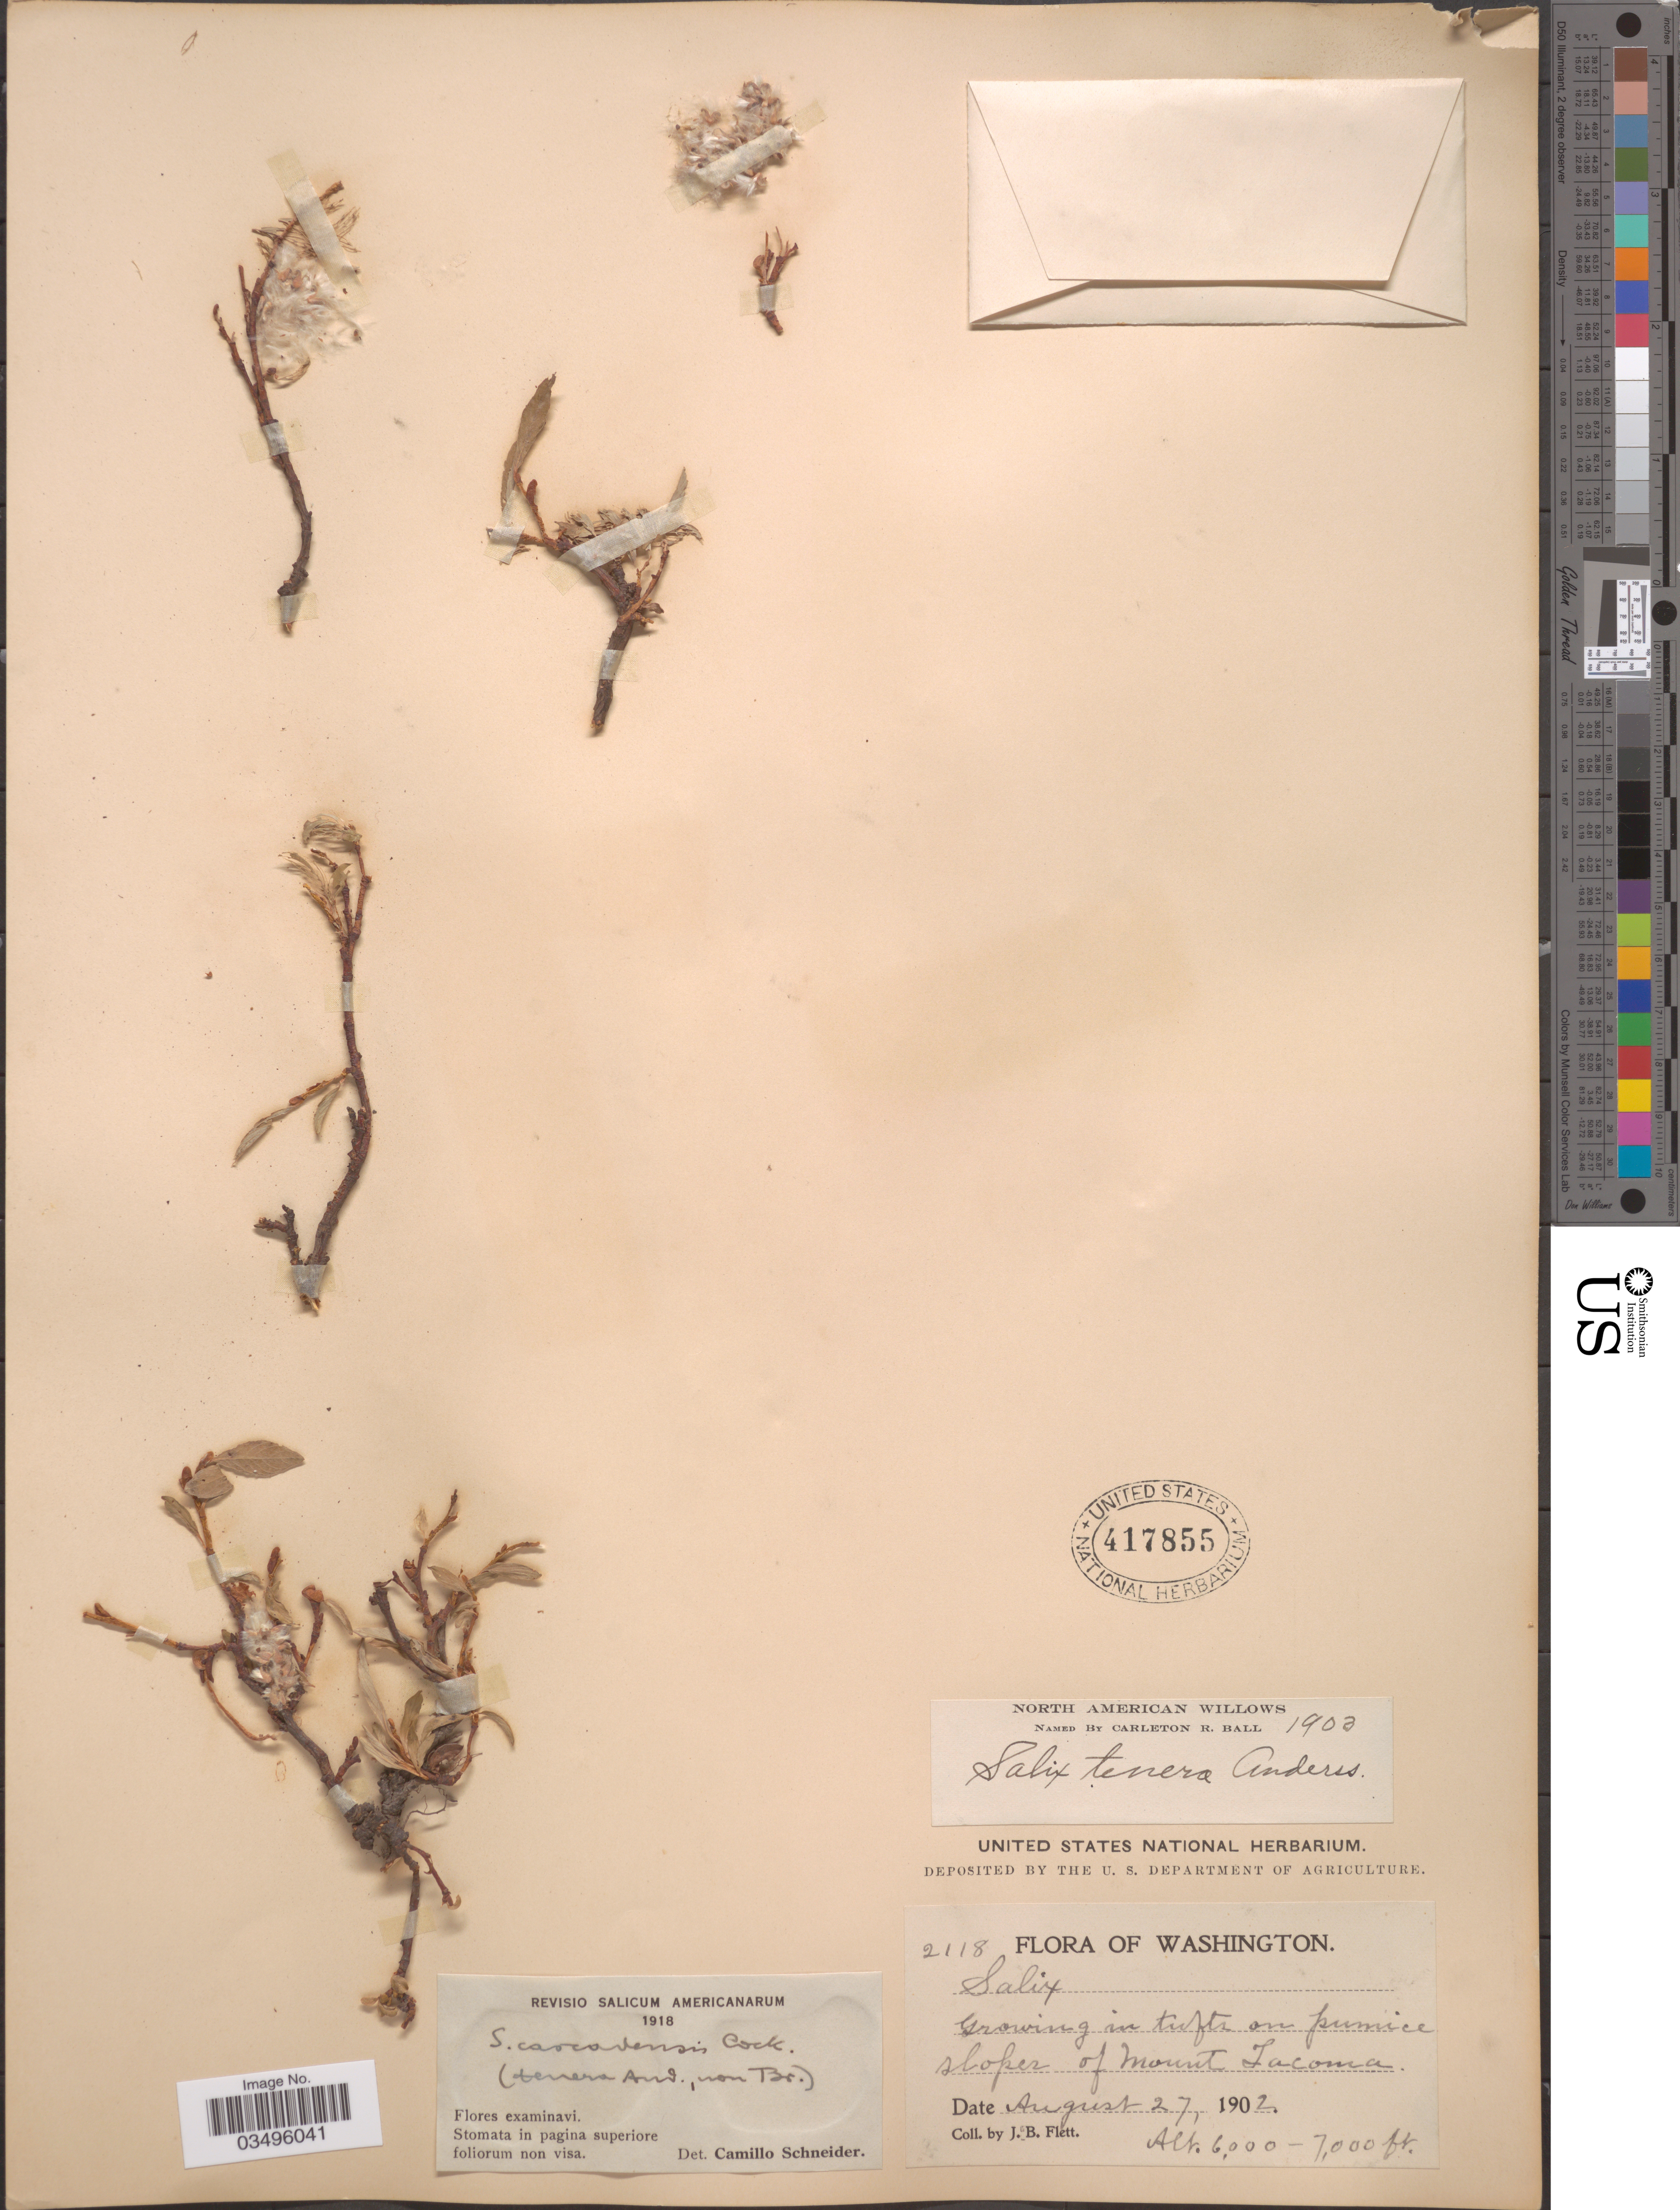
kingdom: Plantae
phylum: Tracheophyta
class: Magnoliopsida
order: Malpighiales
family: Salicaceae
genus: Salix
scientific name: Salix cascadensis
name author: Cockerell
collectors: J. Flett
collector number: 2118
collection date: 1902-08-27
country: United States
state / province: Washington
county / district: Pierce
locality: On pumice slopes of Mount Tacoma.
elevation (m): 1829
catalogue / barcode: US 417855